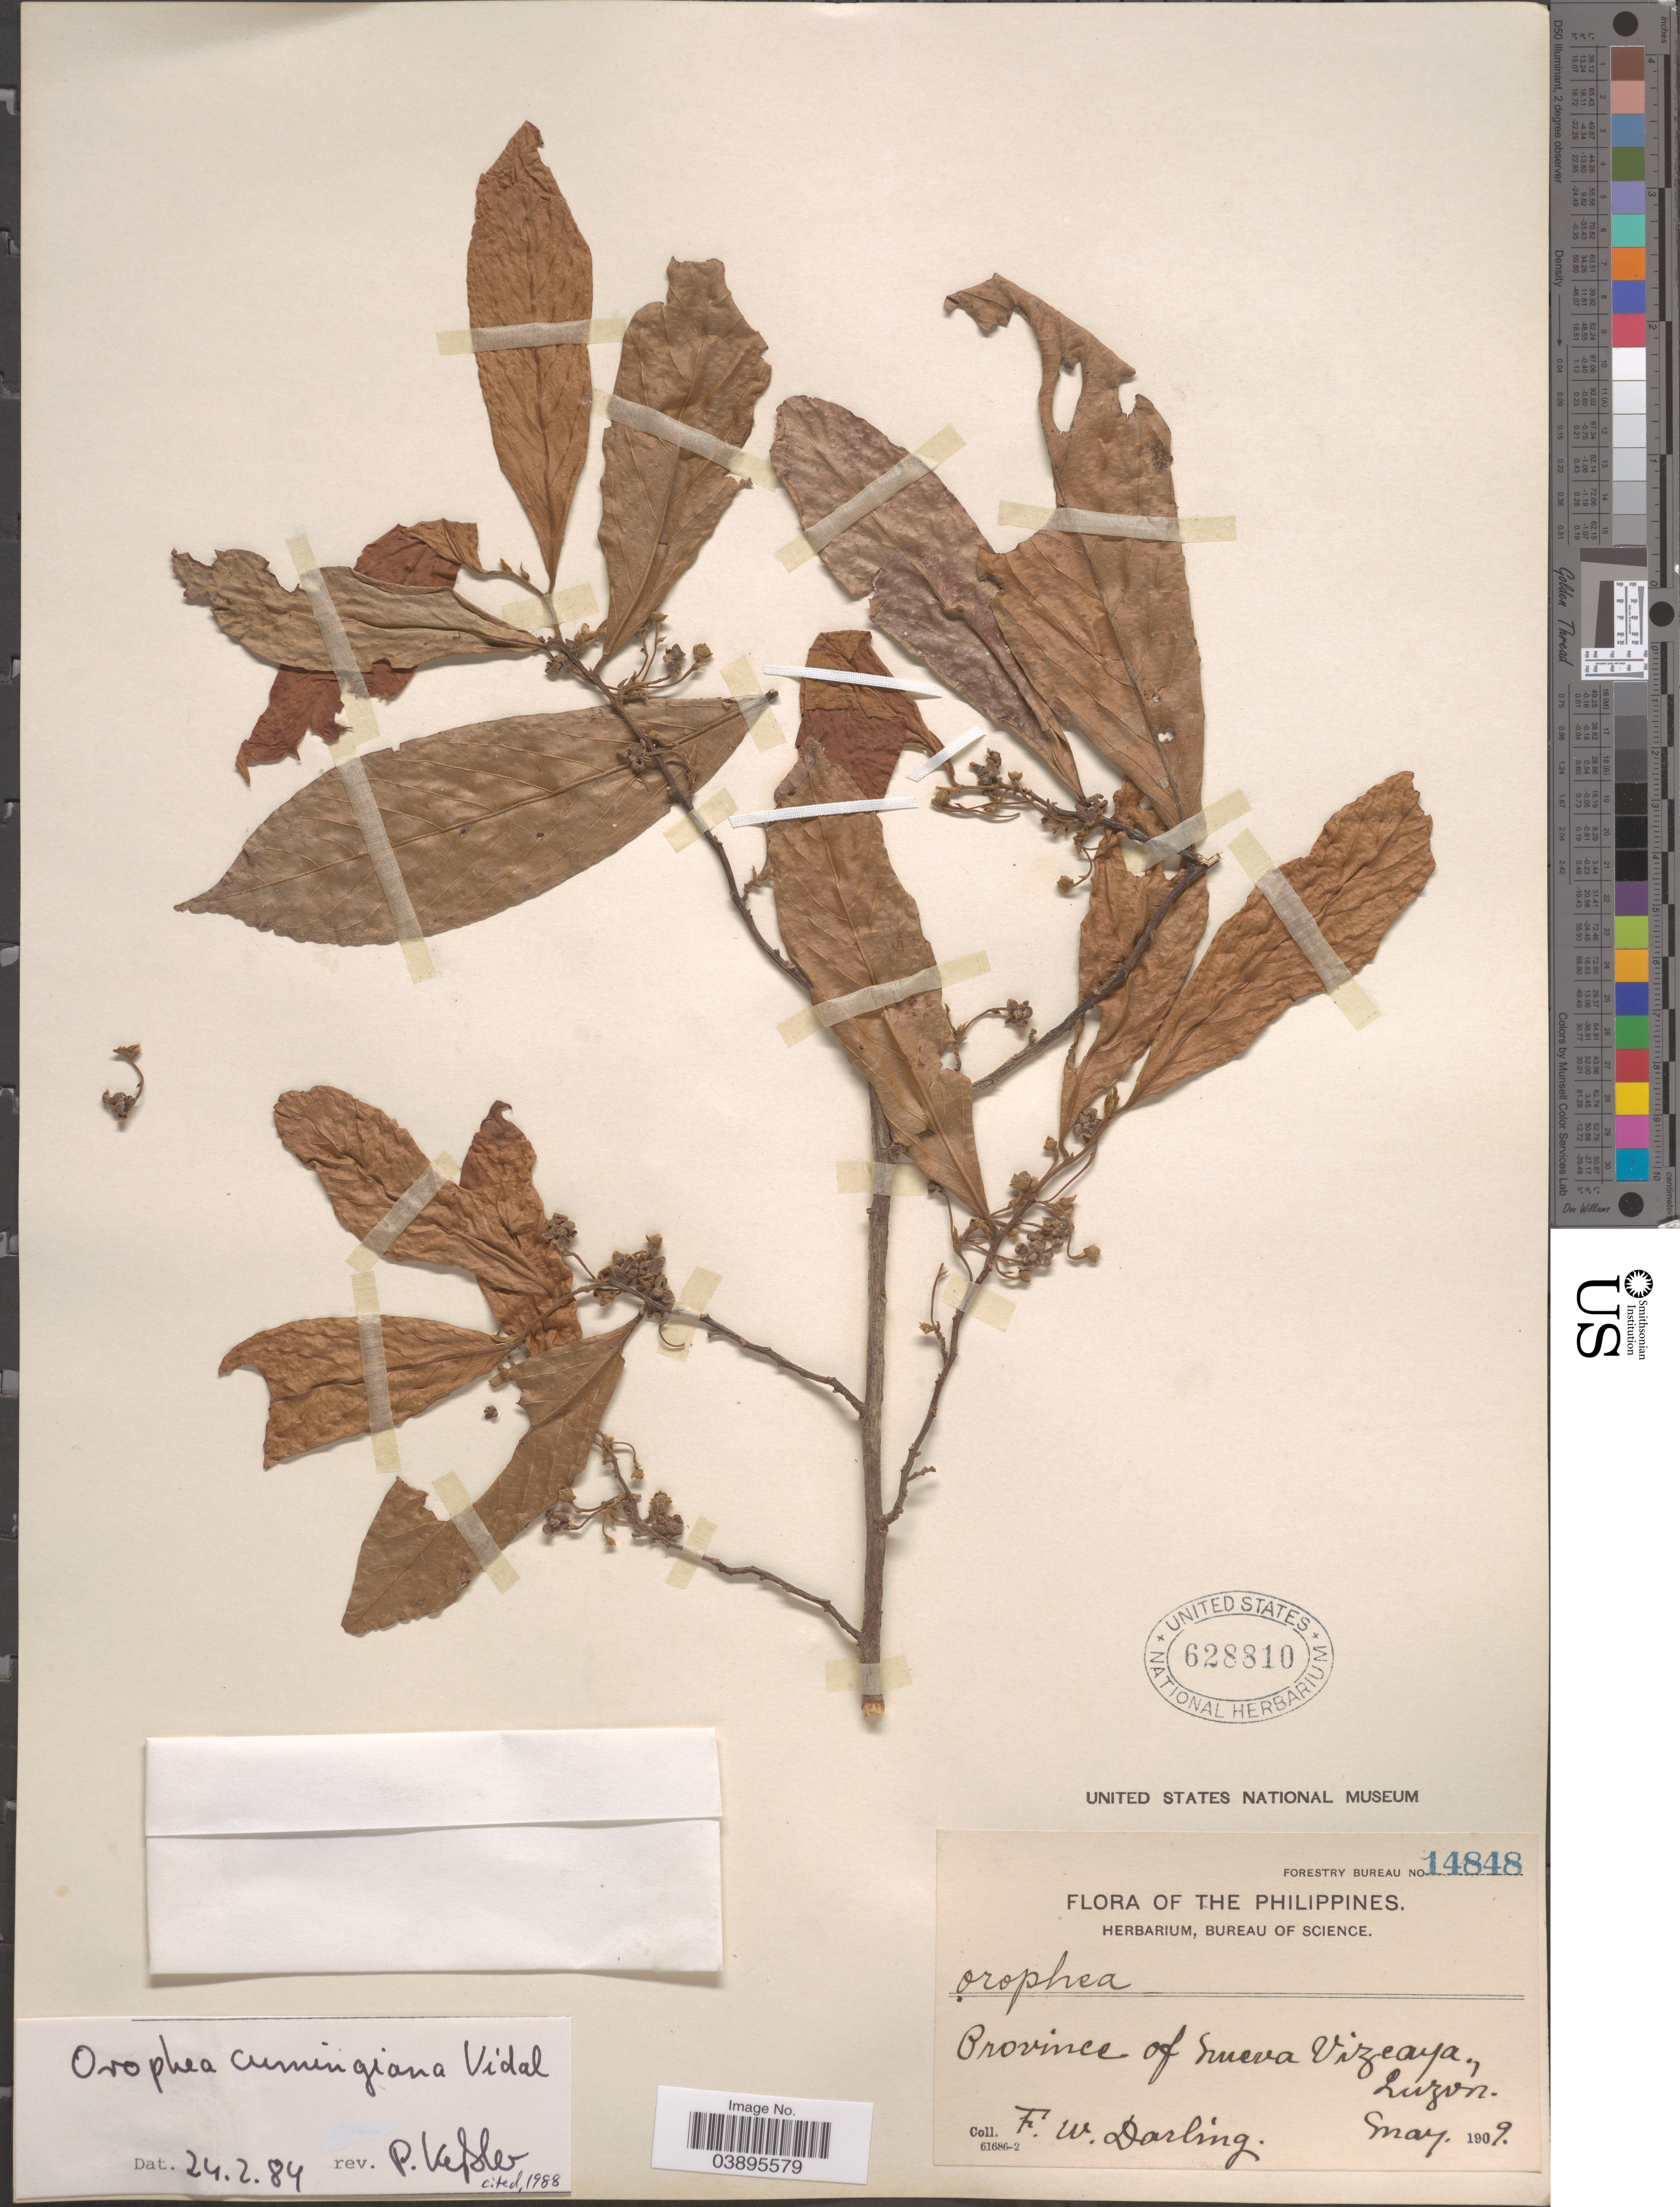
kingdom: Plantae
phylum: Tracheophyta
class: Magnoliopsida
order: Magnoliales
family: Annonaceae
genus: Orophea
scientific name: Orophea cumingiana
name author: S. Vidal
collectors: F. Darling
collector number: Forestry Bureau 14848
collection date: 1909-05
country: Philippines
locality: Province of Nueva Vizcaya, Luzon.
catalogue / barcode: US 628810